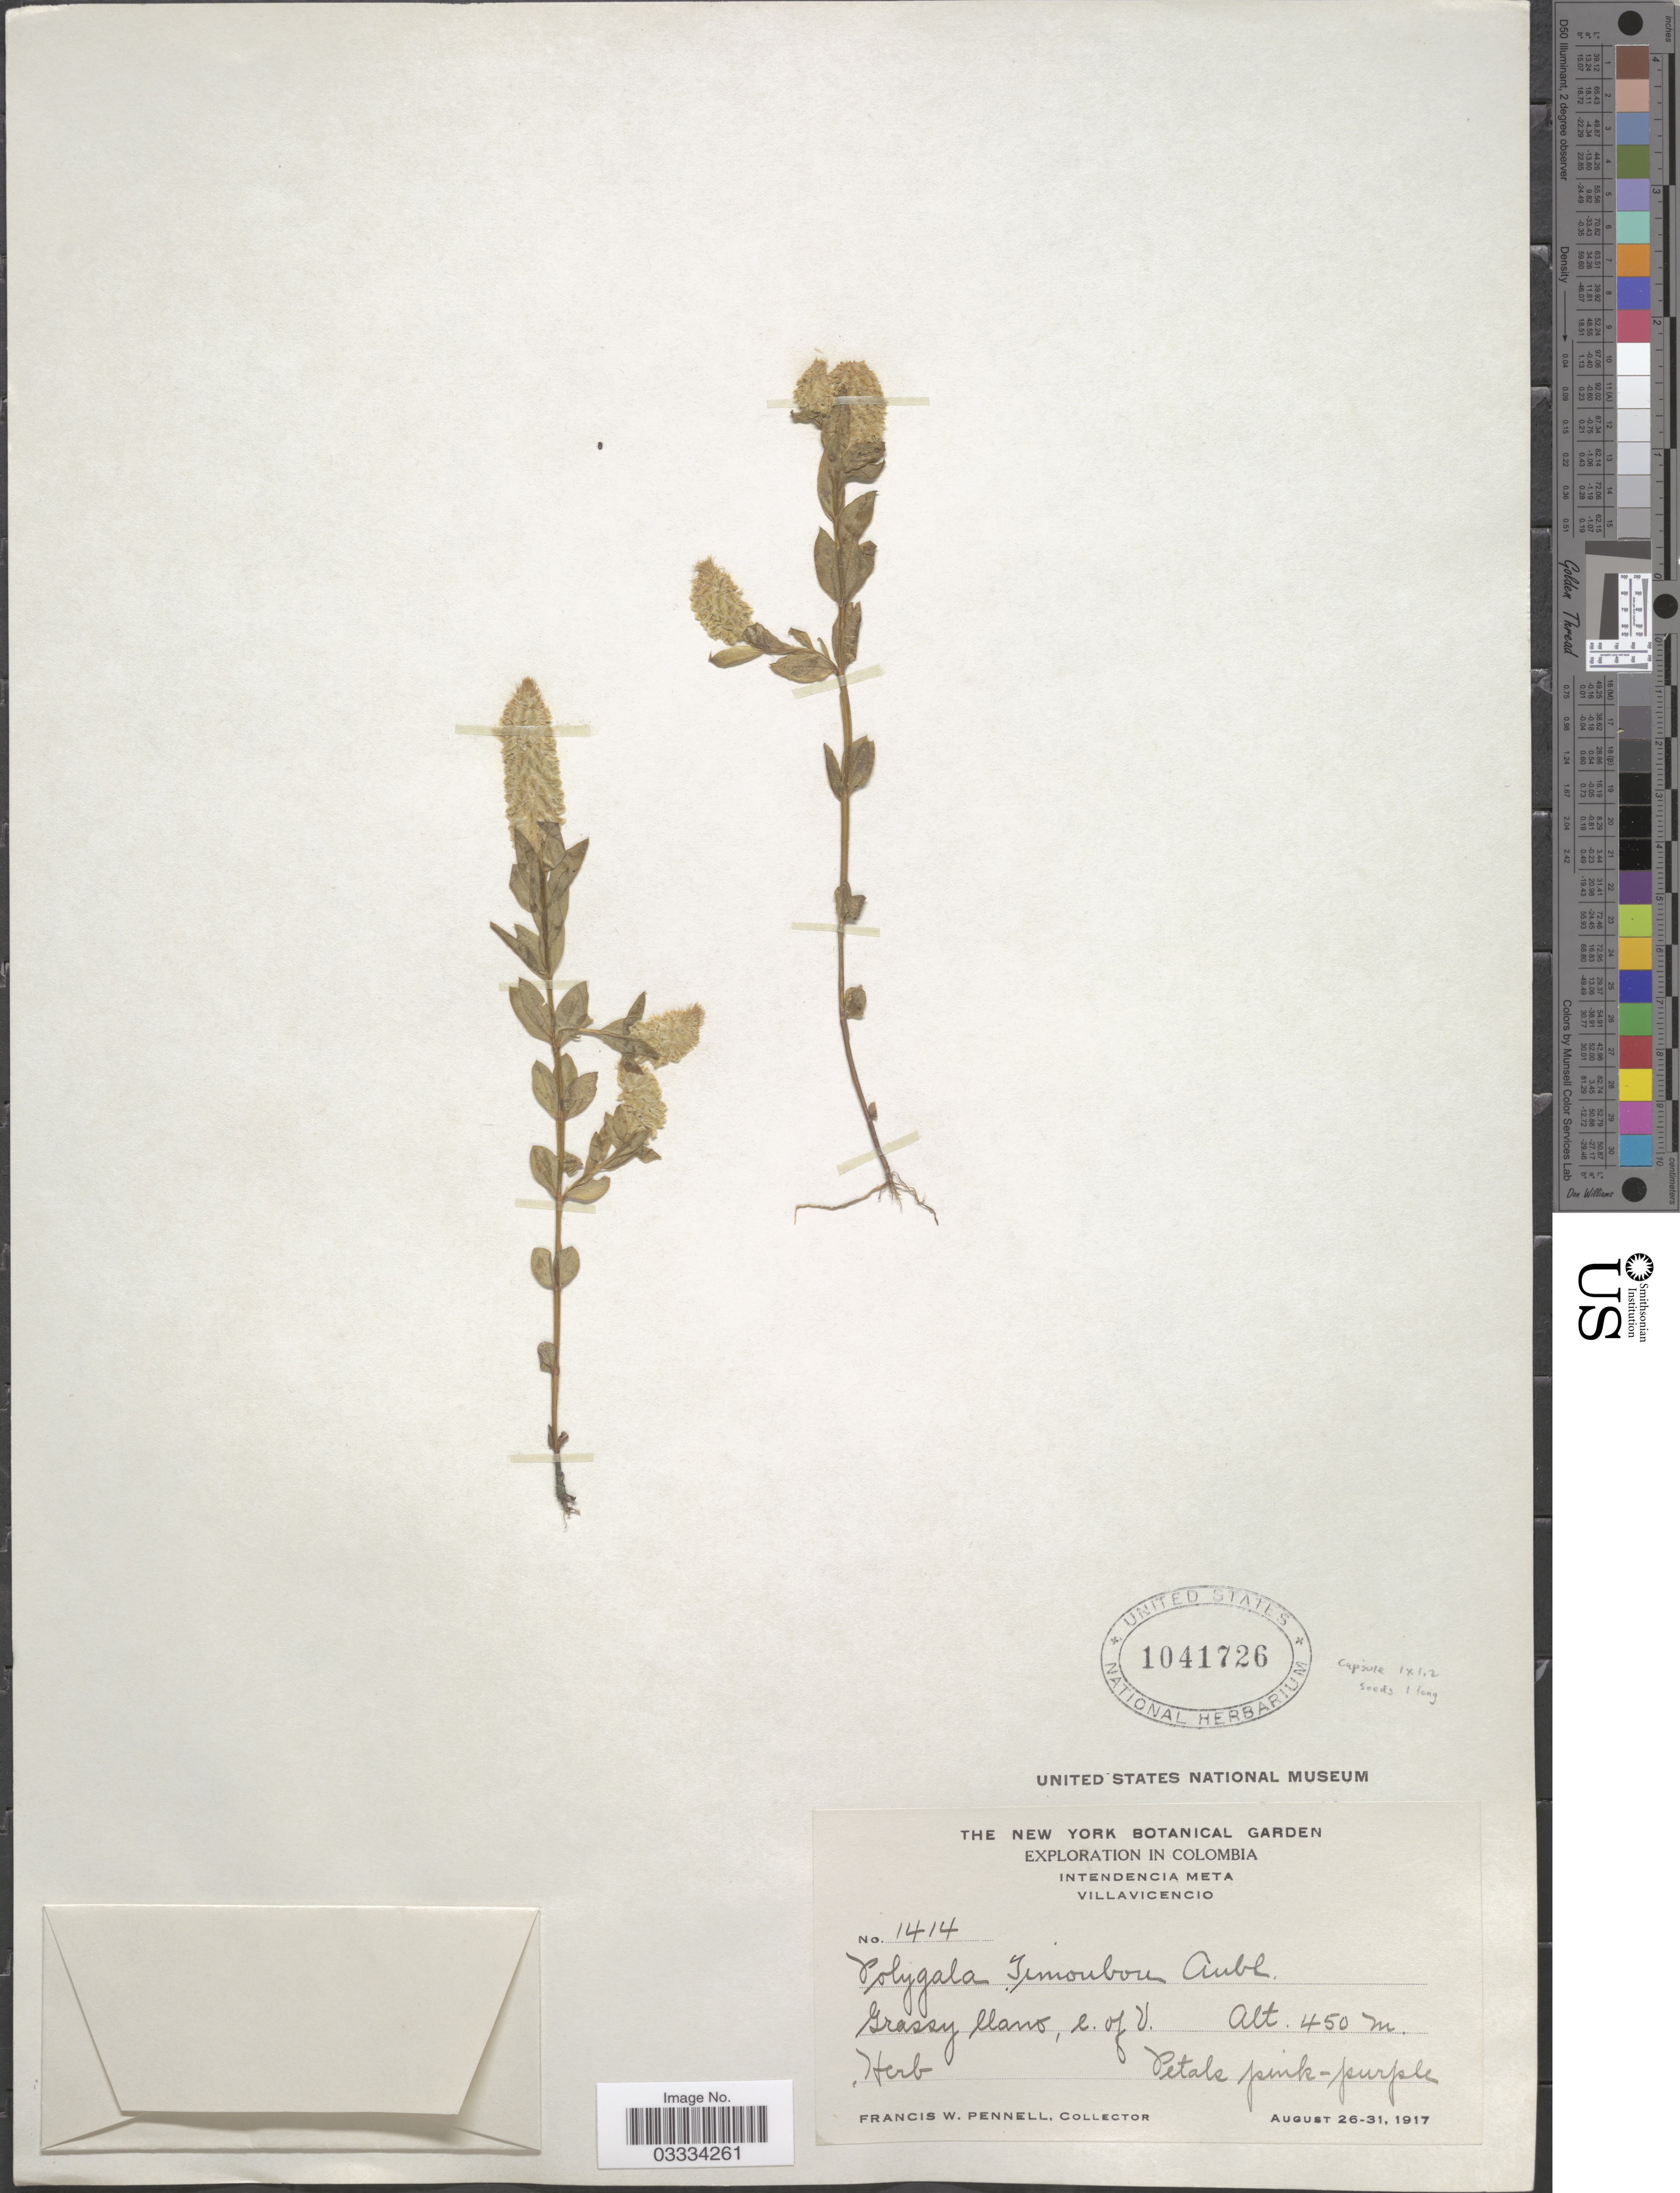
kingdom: Plantae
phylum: Tracheophyta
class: Magnoliopsida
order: Fabales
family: Polygalaceae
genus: Polygala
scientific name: Polygala timoutou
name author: Aubl.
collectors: F. W. Pennell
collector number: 1414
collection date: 1917-08-26/1917-08-31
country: Colombia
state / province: Meta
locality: Intendencia Meta, Villavicencio. Grassy llano, e. of V.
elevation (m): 450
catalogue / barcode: US 1041726